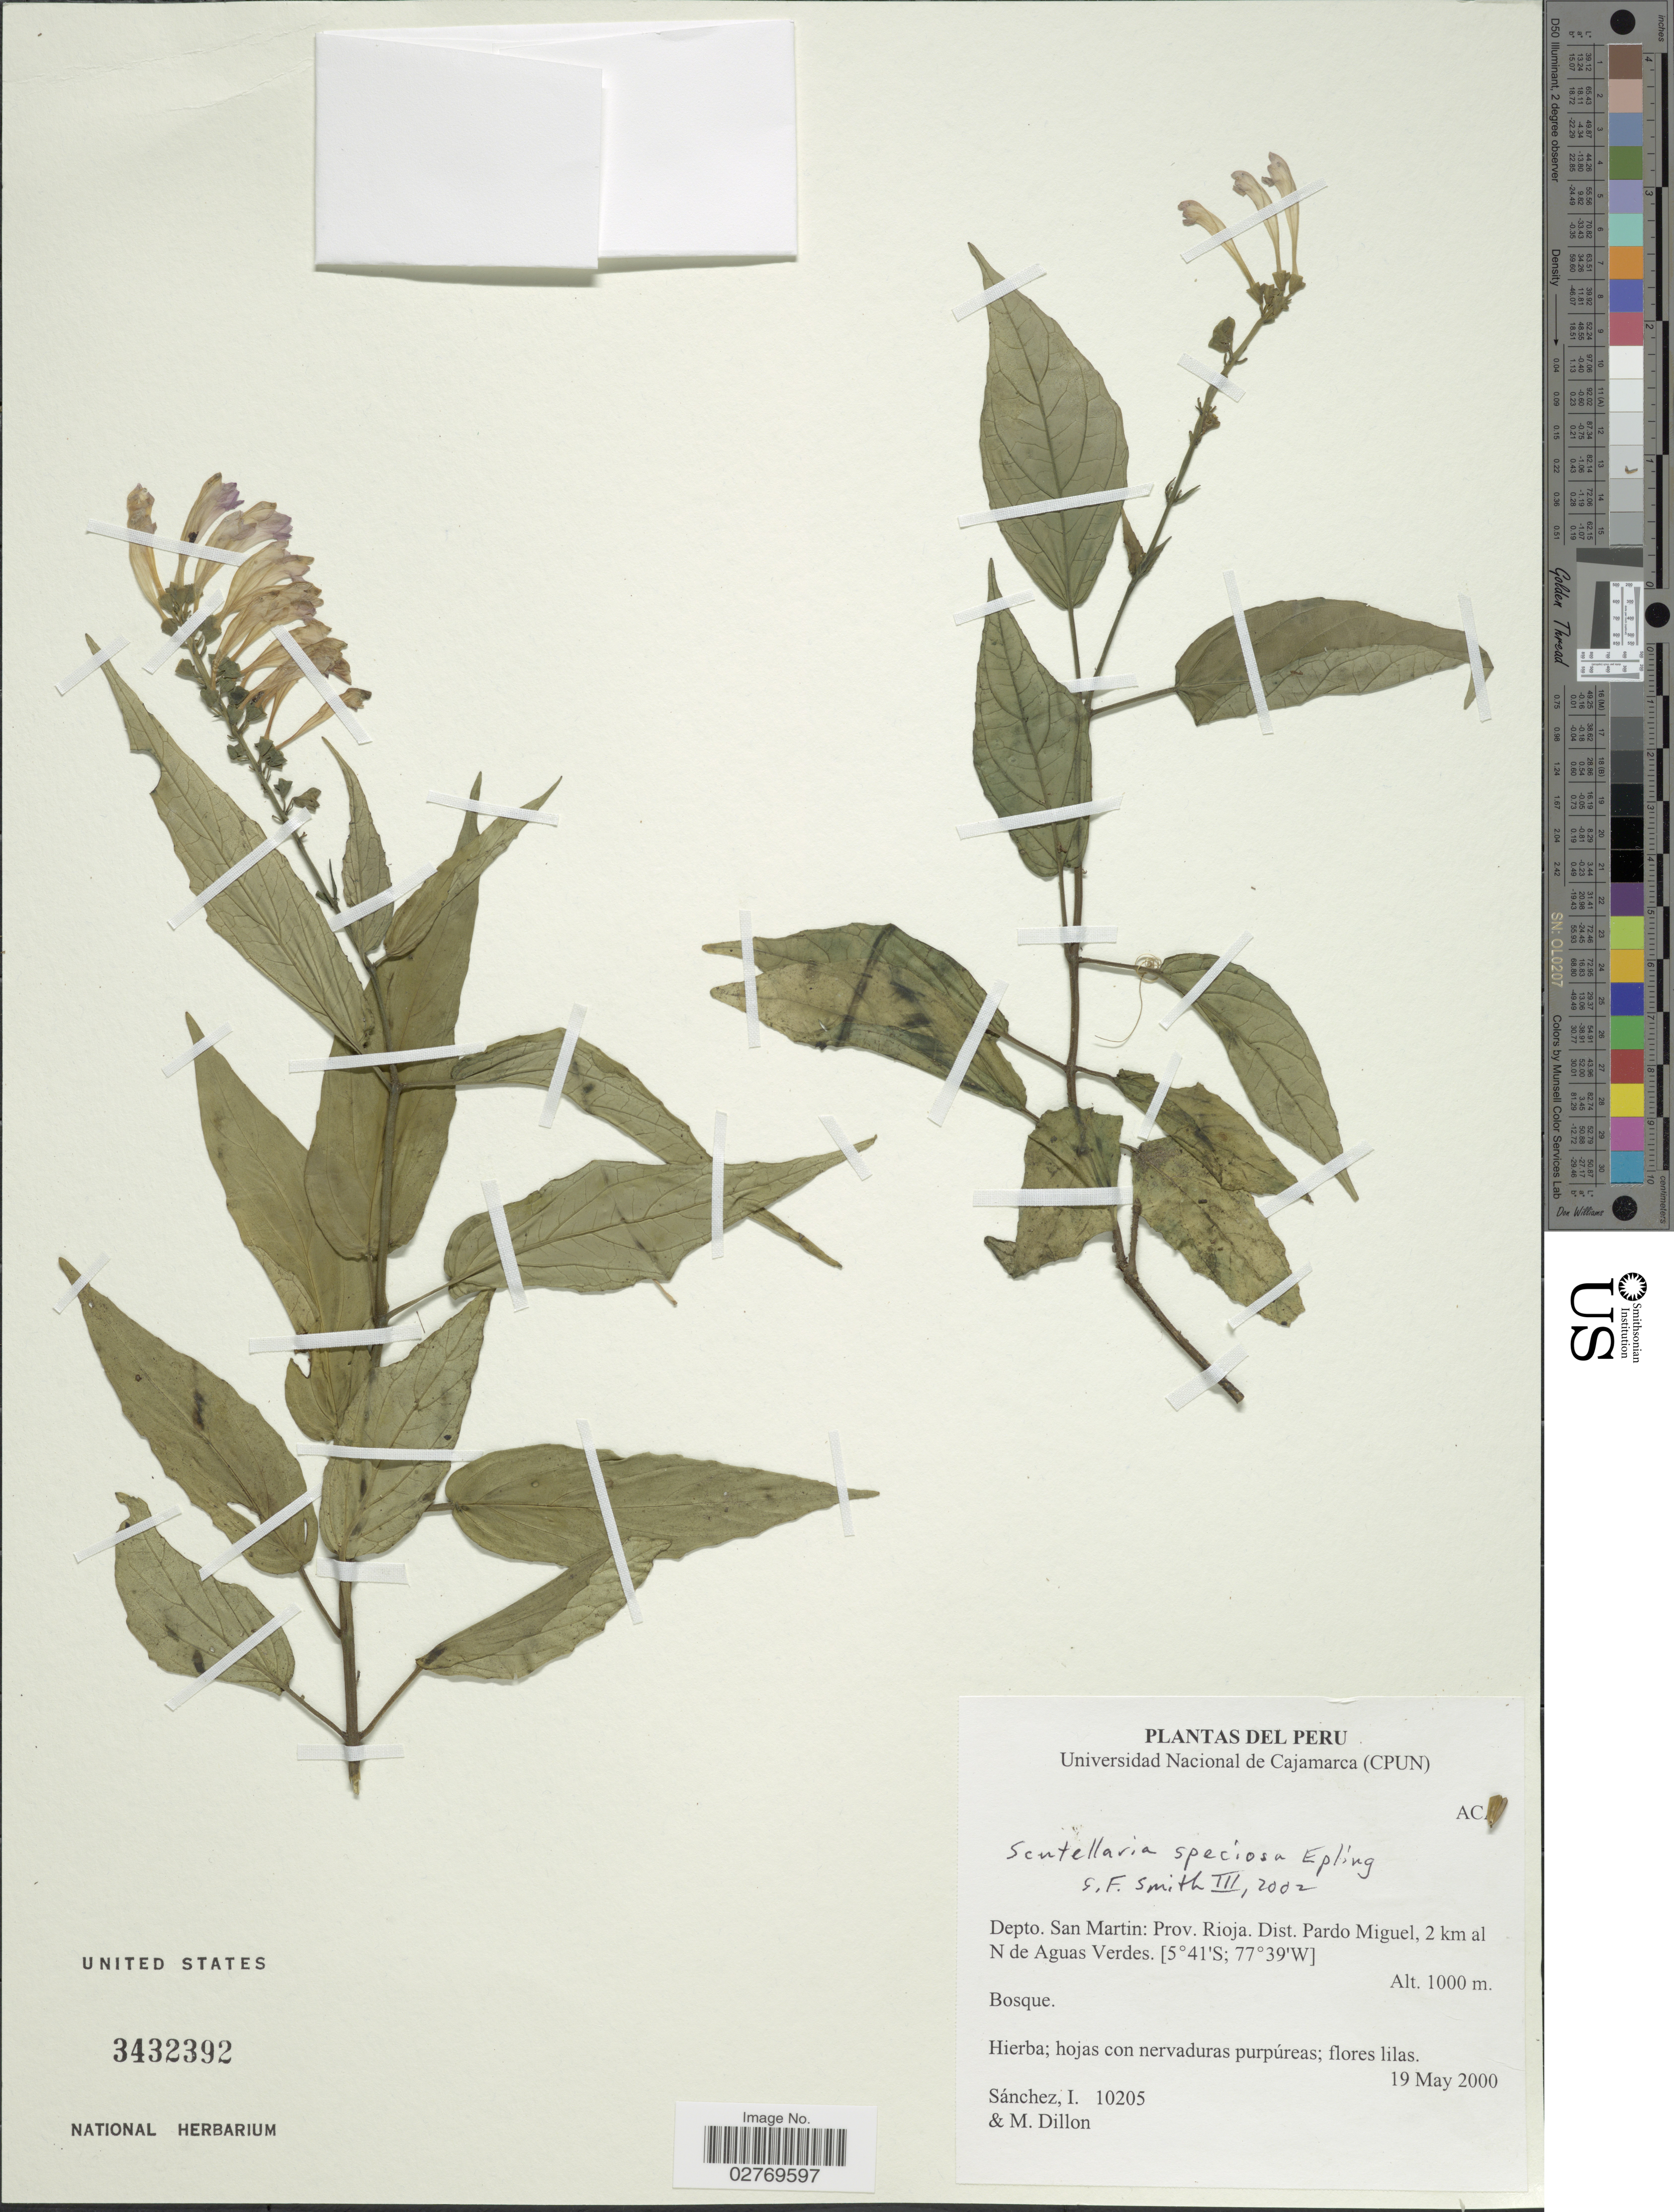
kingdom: Plantae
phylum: Tracheophyta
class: Magnoliopsida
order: Lamiales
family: Lamiaceae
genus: Scutellaria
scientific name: Scutellaria speciosa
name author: Epling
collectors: I. Sánchez & M. O. Dillon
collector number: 10205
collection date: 2000-05-19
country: Peru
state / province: San Martín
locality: Depto. San Martin: Prov. Rioja. Dist. Pardo Miguel, 2 km al N de Aguas Verdes.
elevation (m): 1000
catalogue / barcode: US 3432392